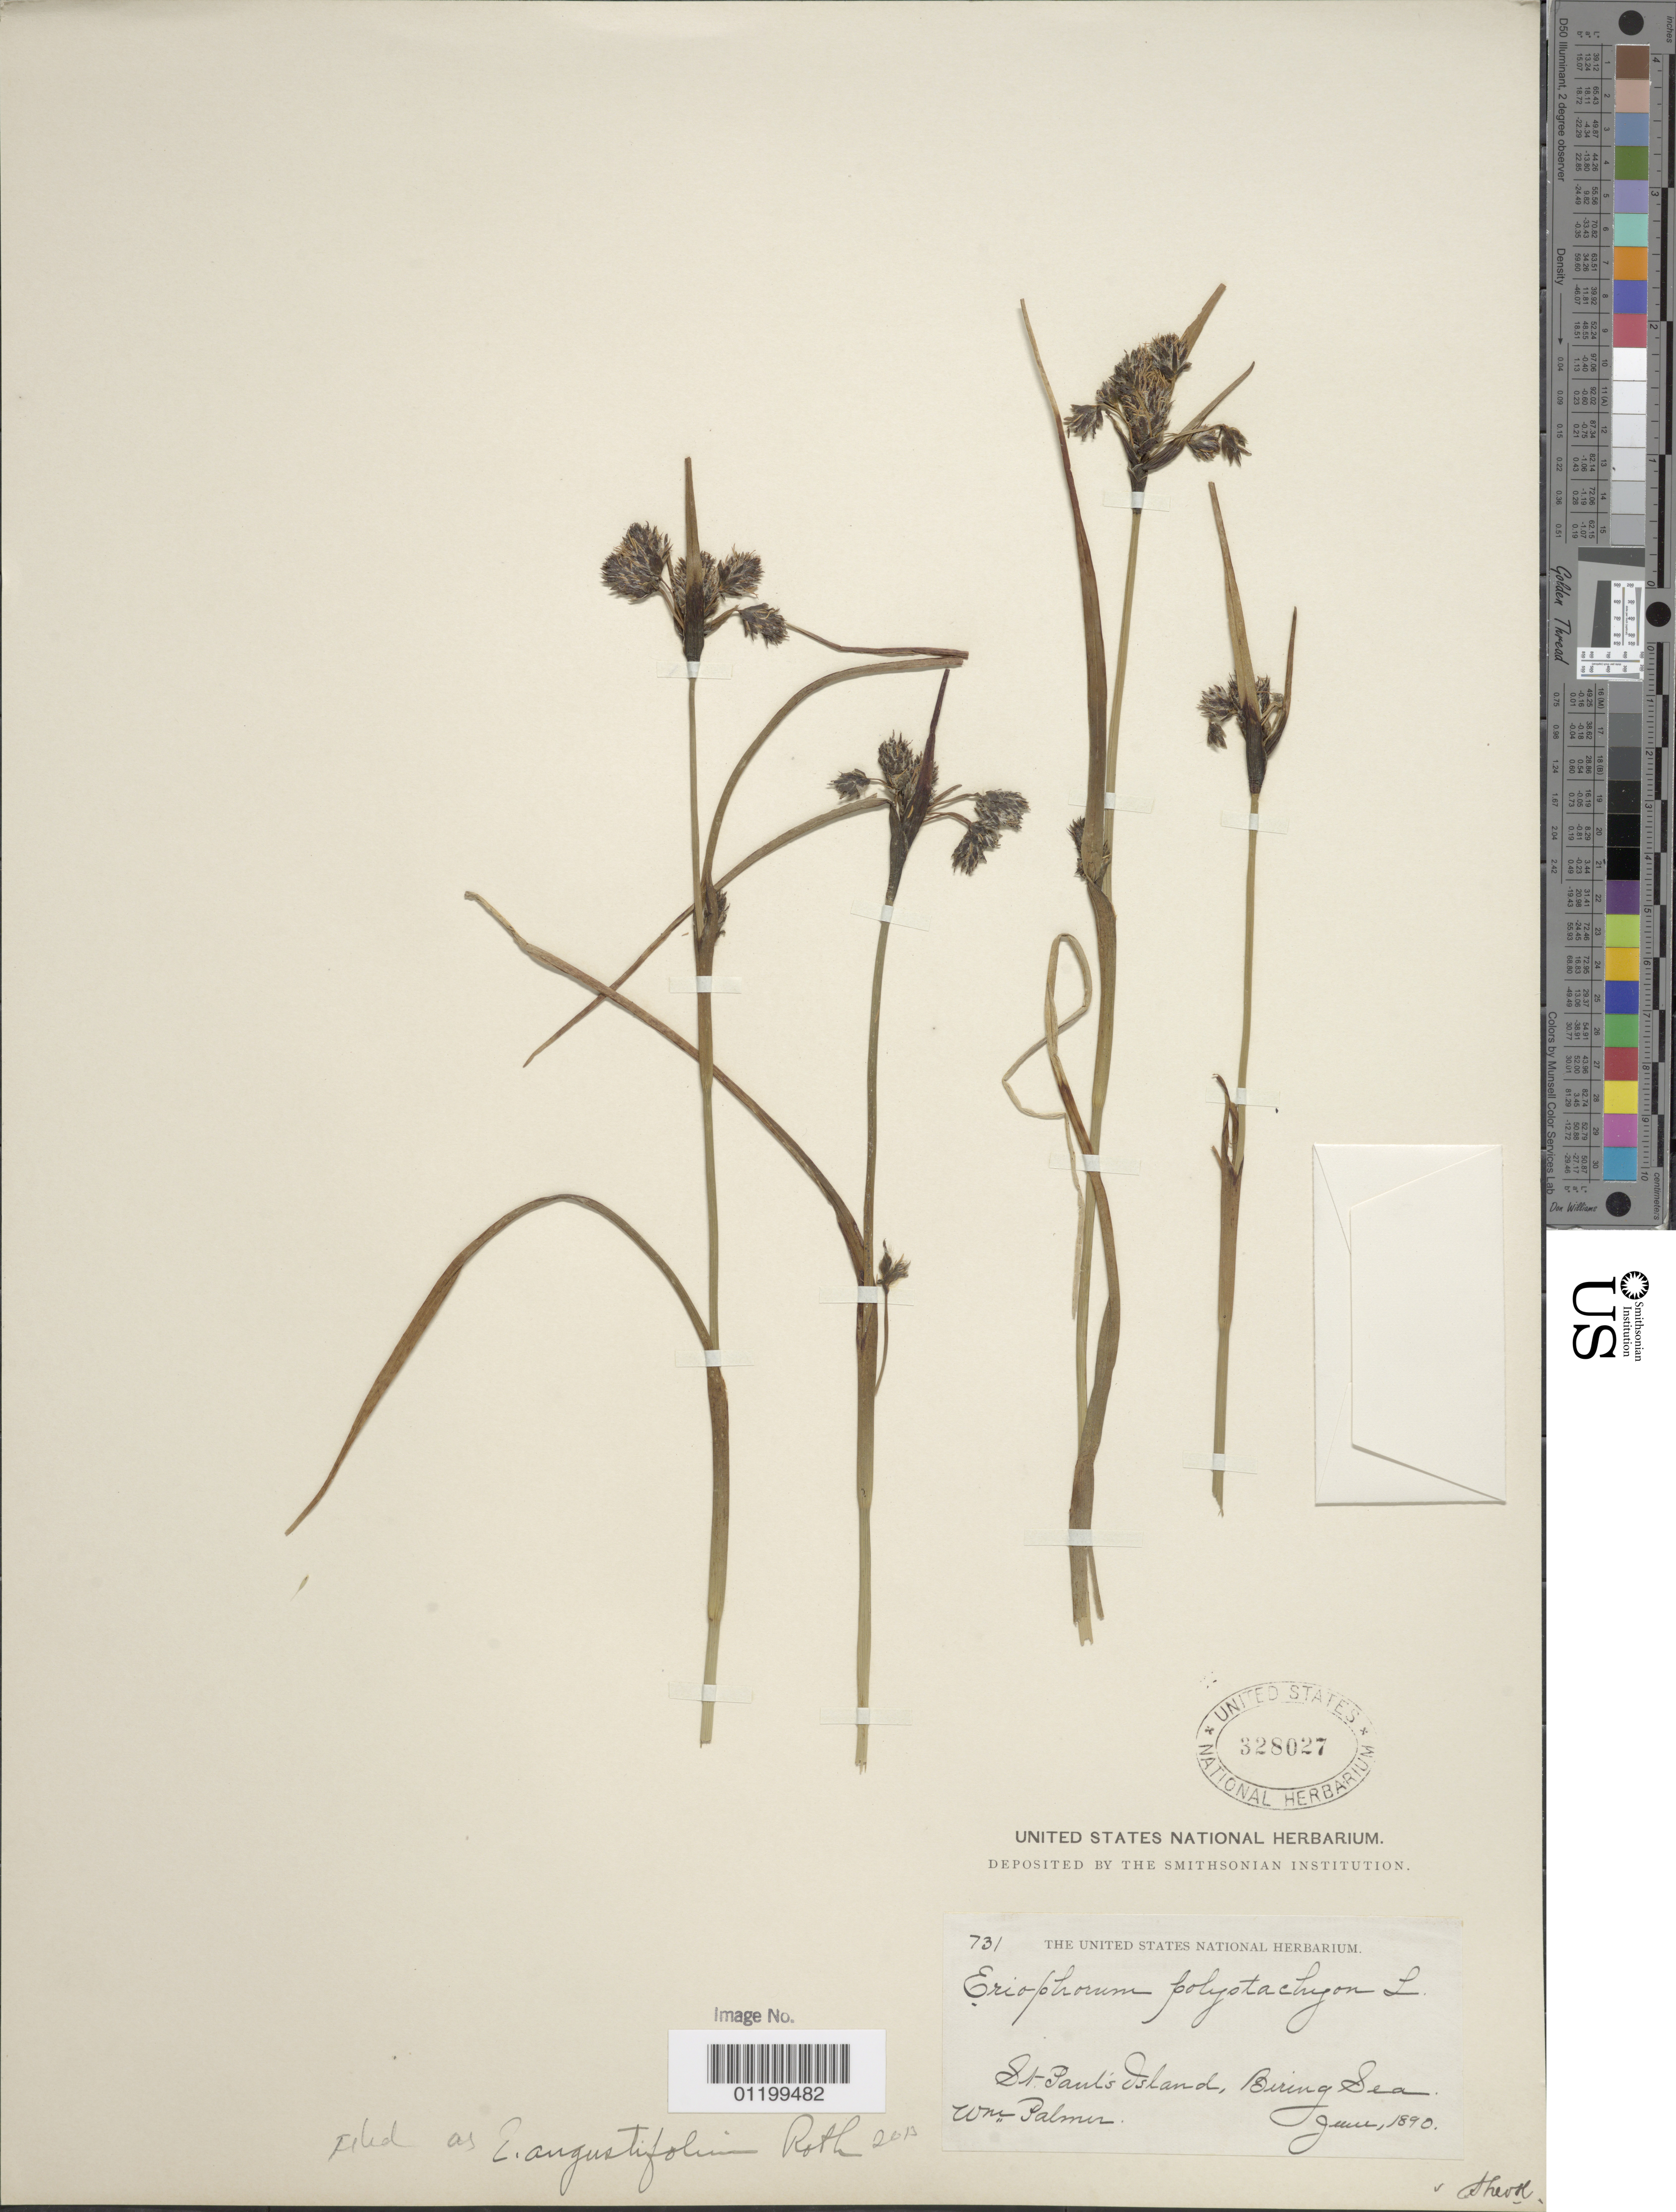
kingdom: Plantae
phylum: Tracheophyta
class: Liliopsida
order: Poales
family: Cyperaceae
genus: Eriophorum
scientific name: Eriophorum angustifolium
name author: Honck.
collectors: W. Palmer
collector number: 731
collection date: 1890-06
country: United States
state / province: Alaska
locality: St Paul Island, Bering Sea.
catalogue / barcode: US 328027